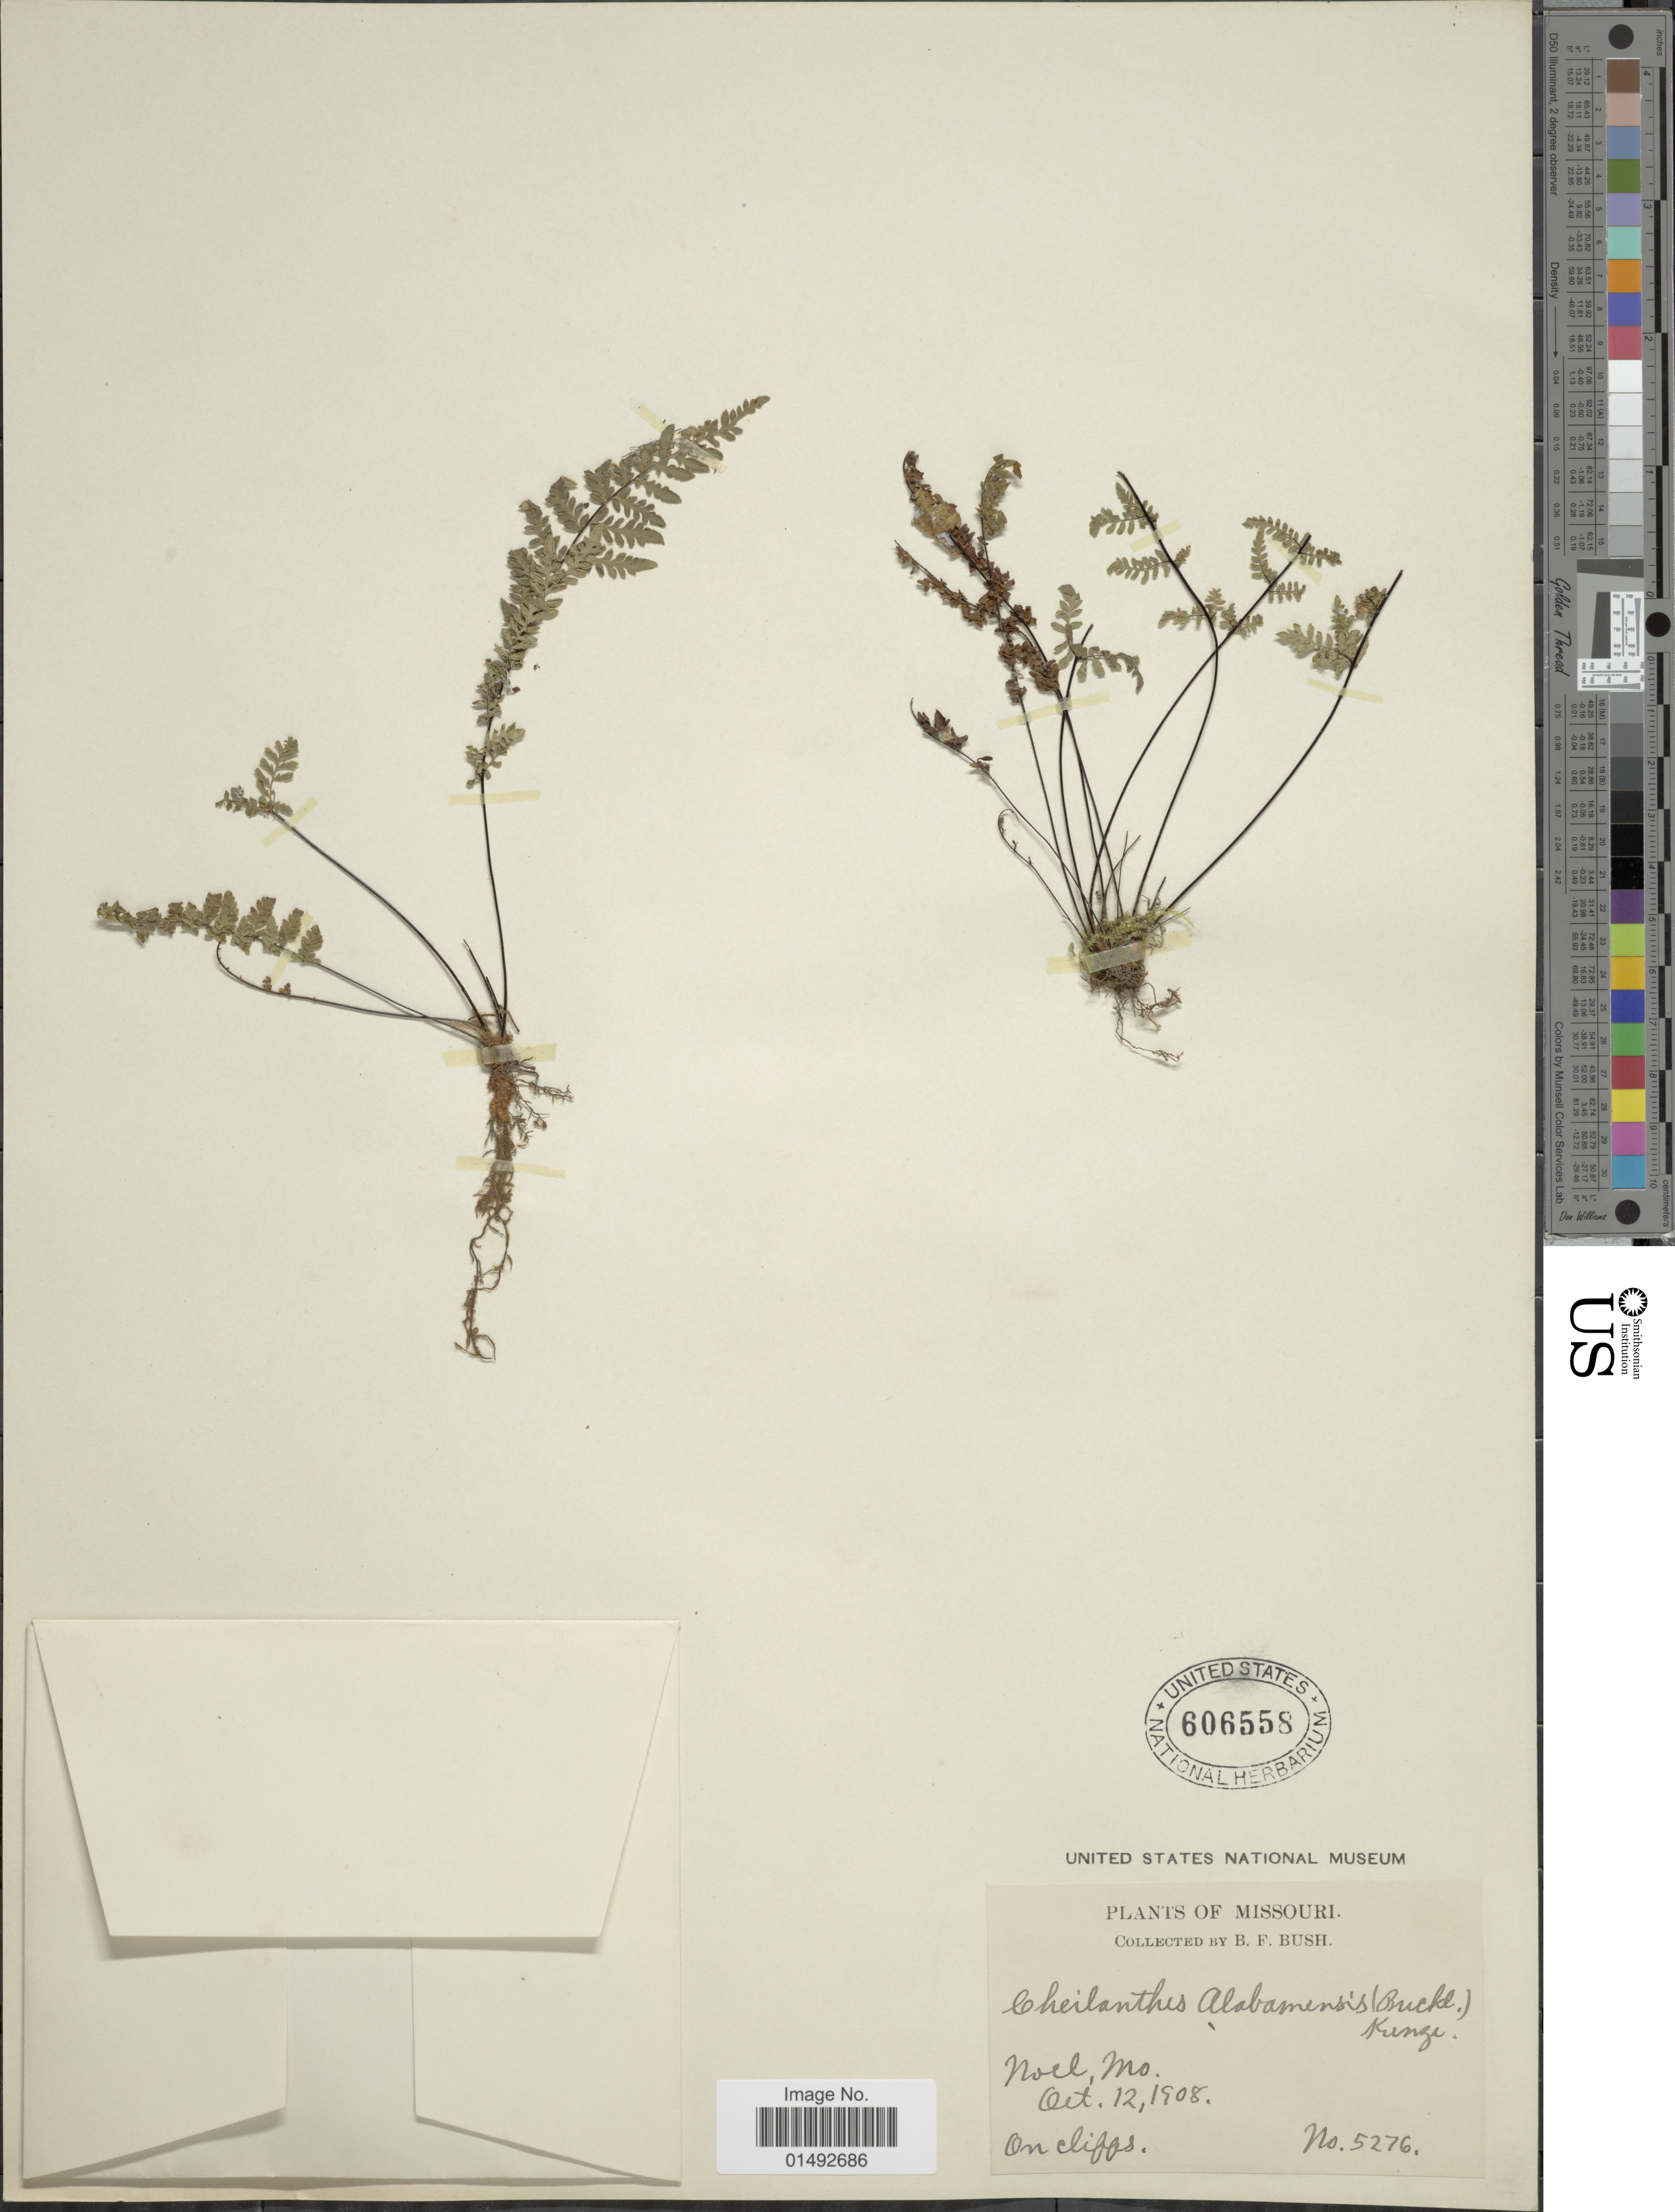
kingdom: Plantae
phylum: Tracheophyta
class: Polypodiopsida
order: Polypodiales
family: Pteridaceae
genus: Myriopteris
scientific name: Myriopteris alabamensis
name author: (Buckley) Grusz & Windham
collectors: B. F. Bush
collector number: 5276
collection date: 1908-10-12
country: United States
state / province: Missouri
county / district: McDonald County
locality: Noel.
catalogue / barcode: US 606558